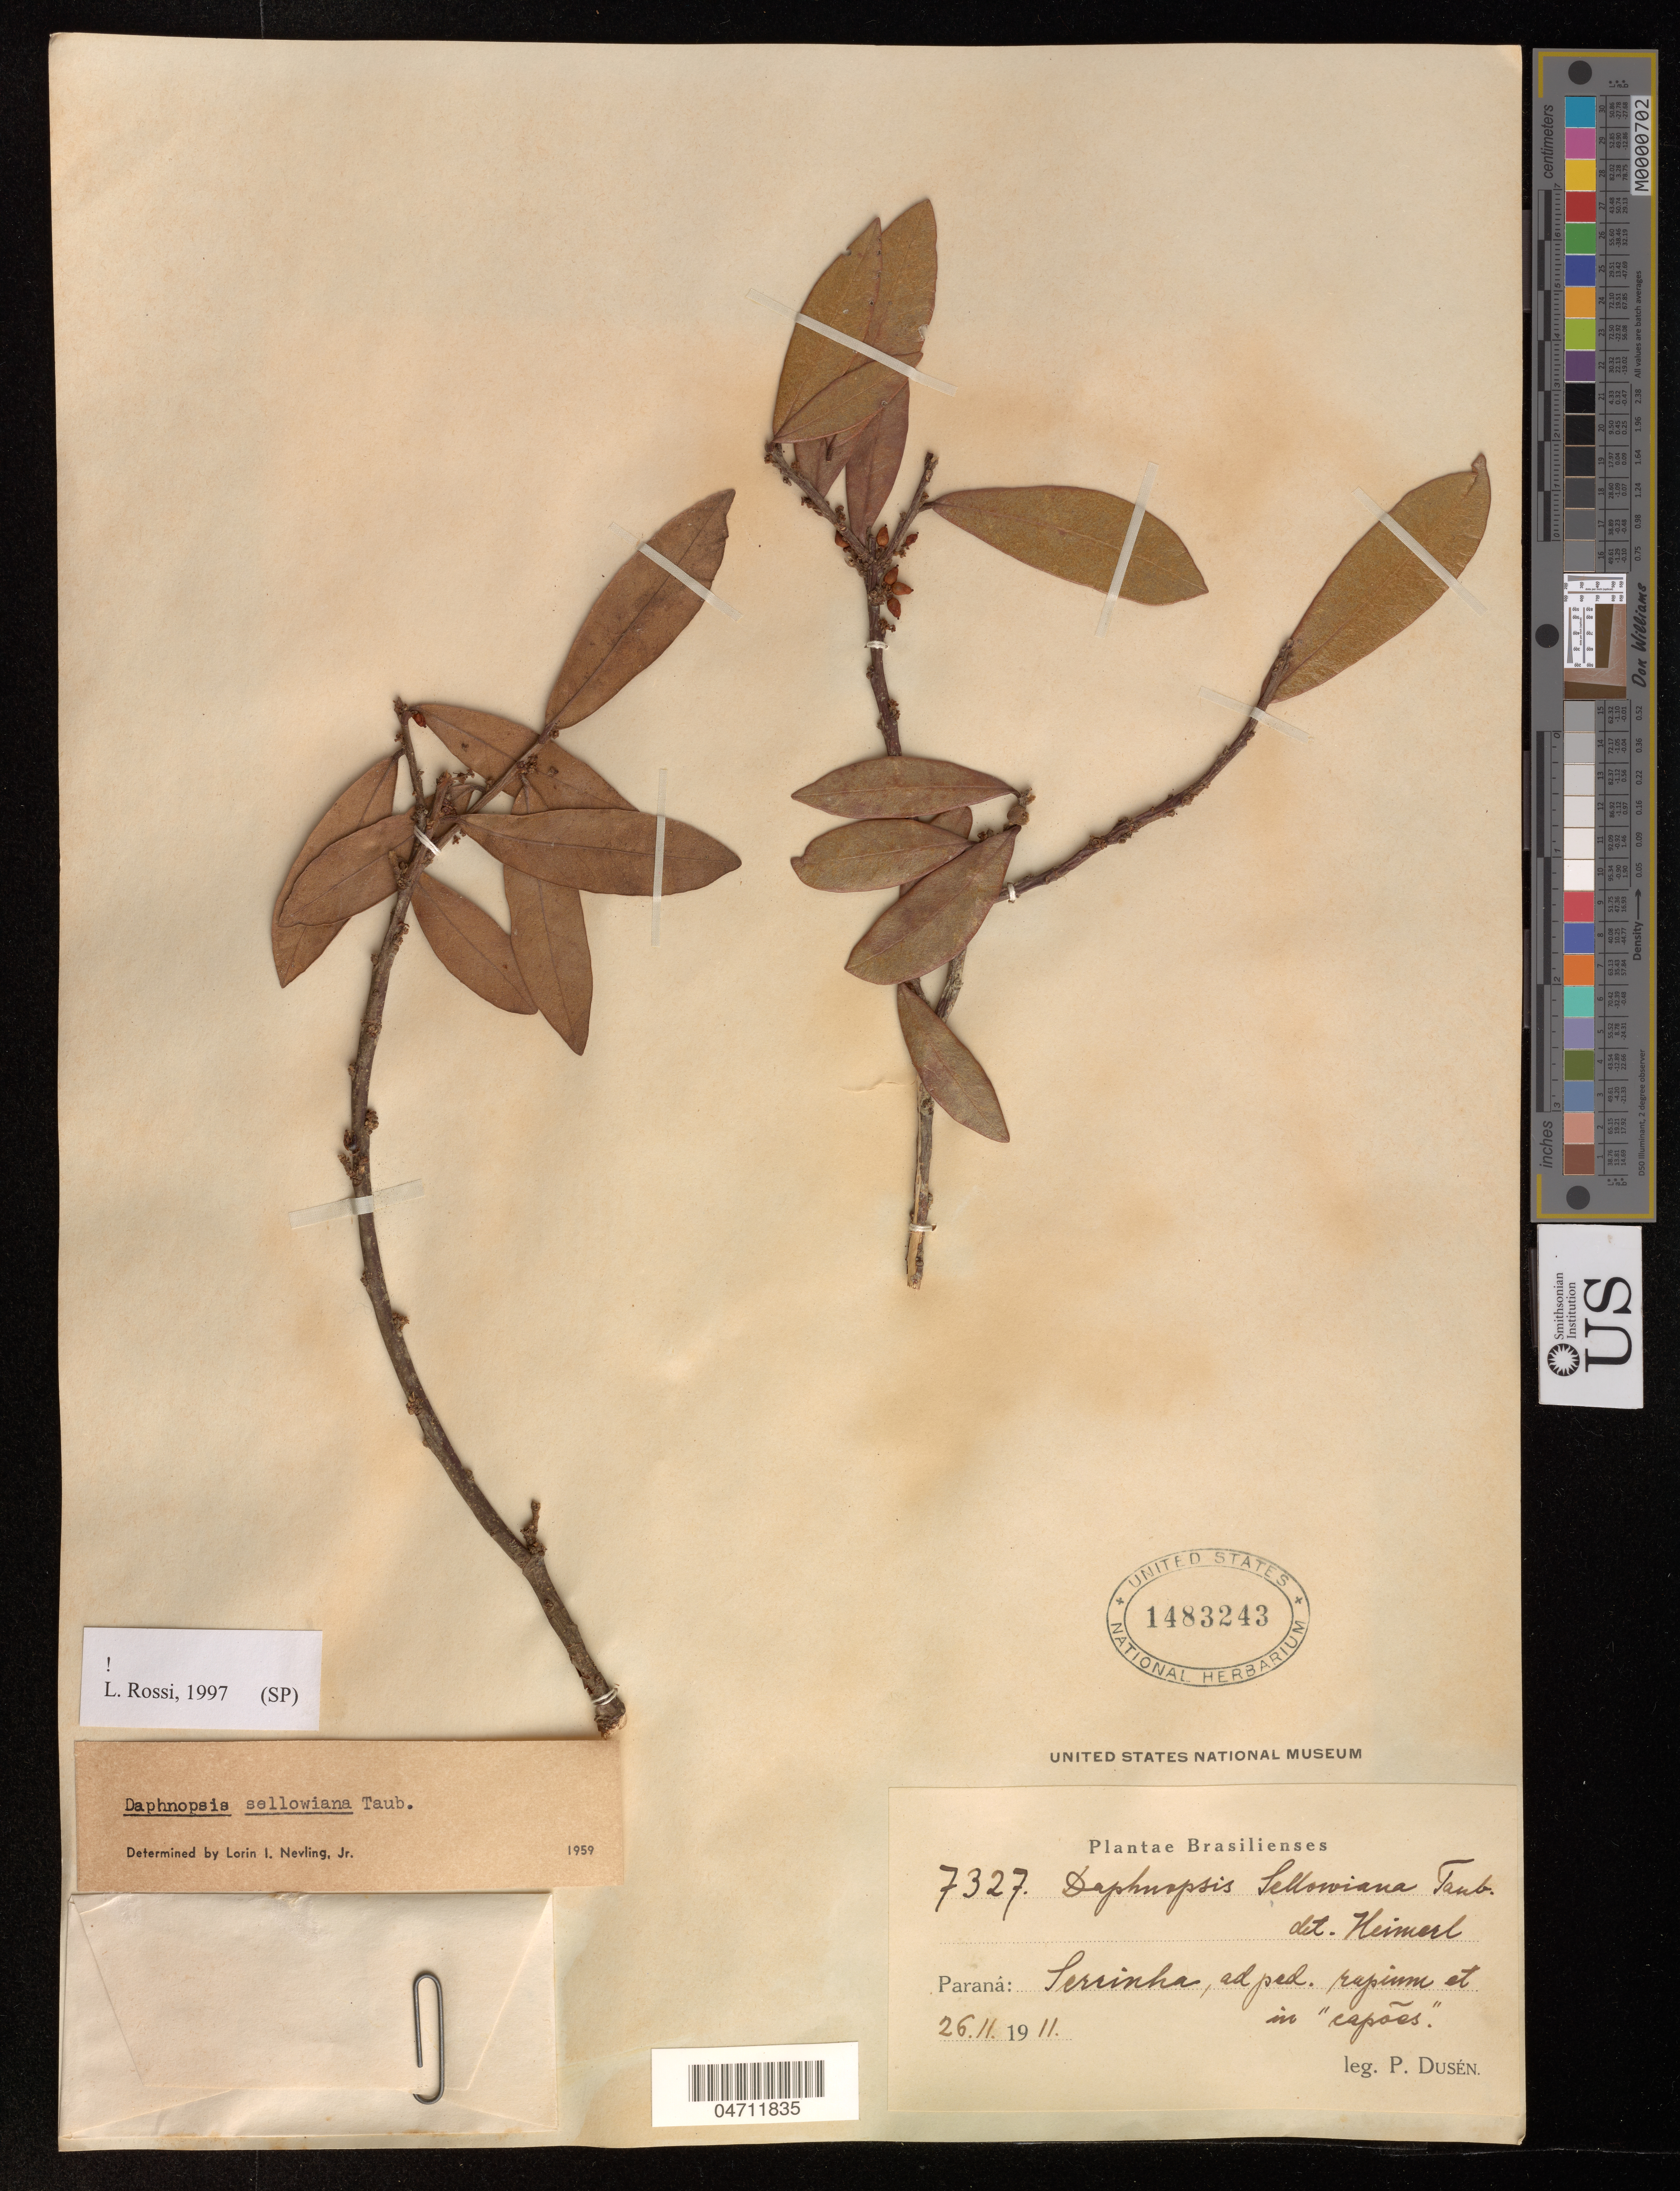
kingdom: Plantae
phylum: Tracheophyta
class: Magnoliopsida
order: Malvales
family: Thymelaeaceae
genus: Daphnopsis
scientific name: Daphnopsis sellowiana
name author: Taub.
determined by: Rossi, L.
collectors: P. Dusén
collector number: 7327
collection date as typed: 26 Nov 1911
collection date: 1911-11-26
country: Brazil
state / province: Paraná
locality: Serrinha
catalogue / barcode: US 1483243